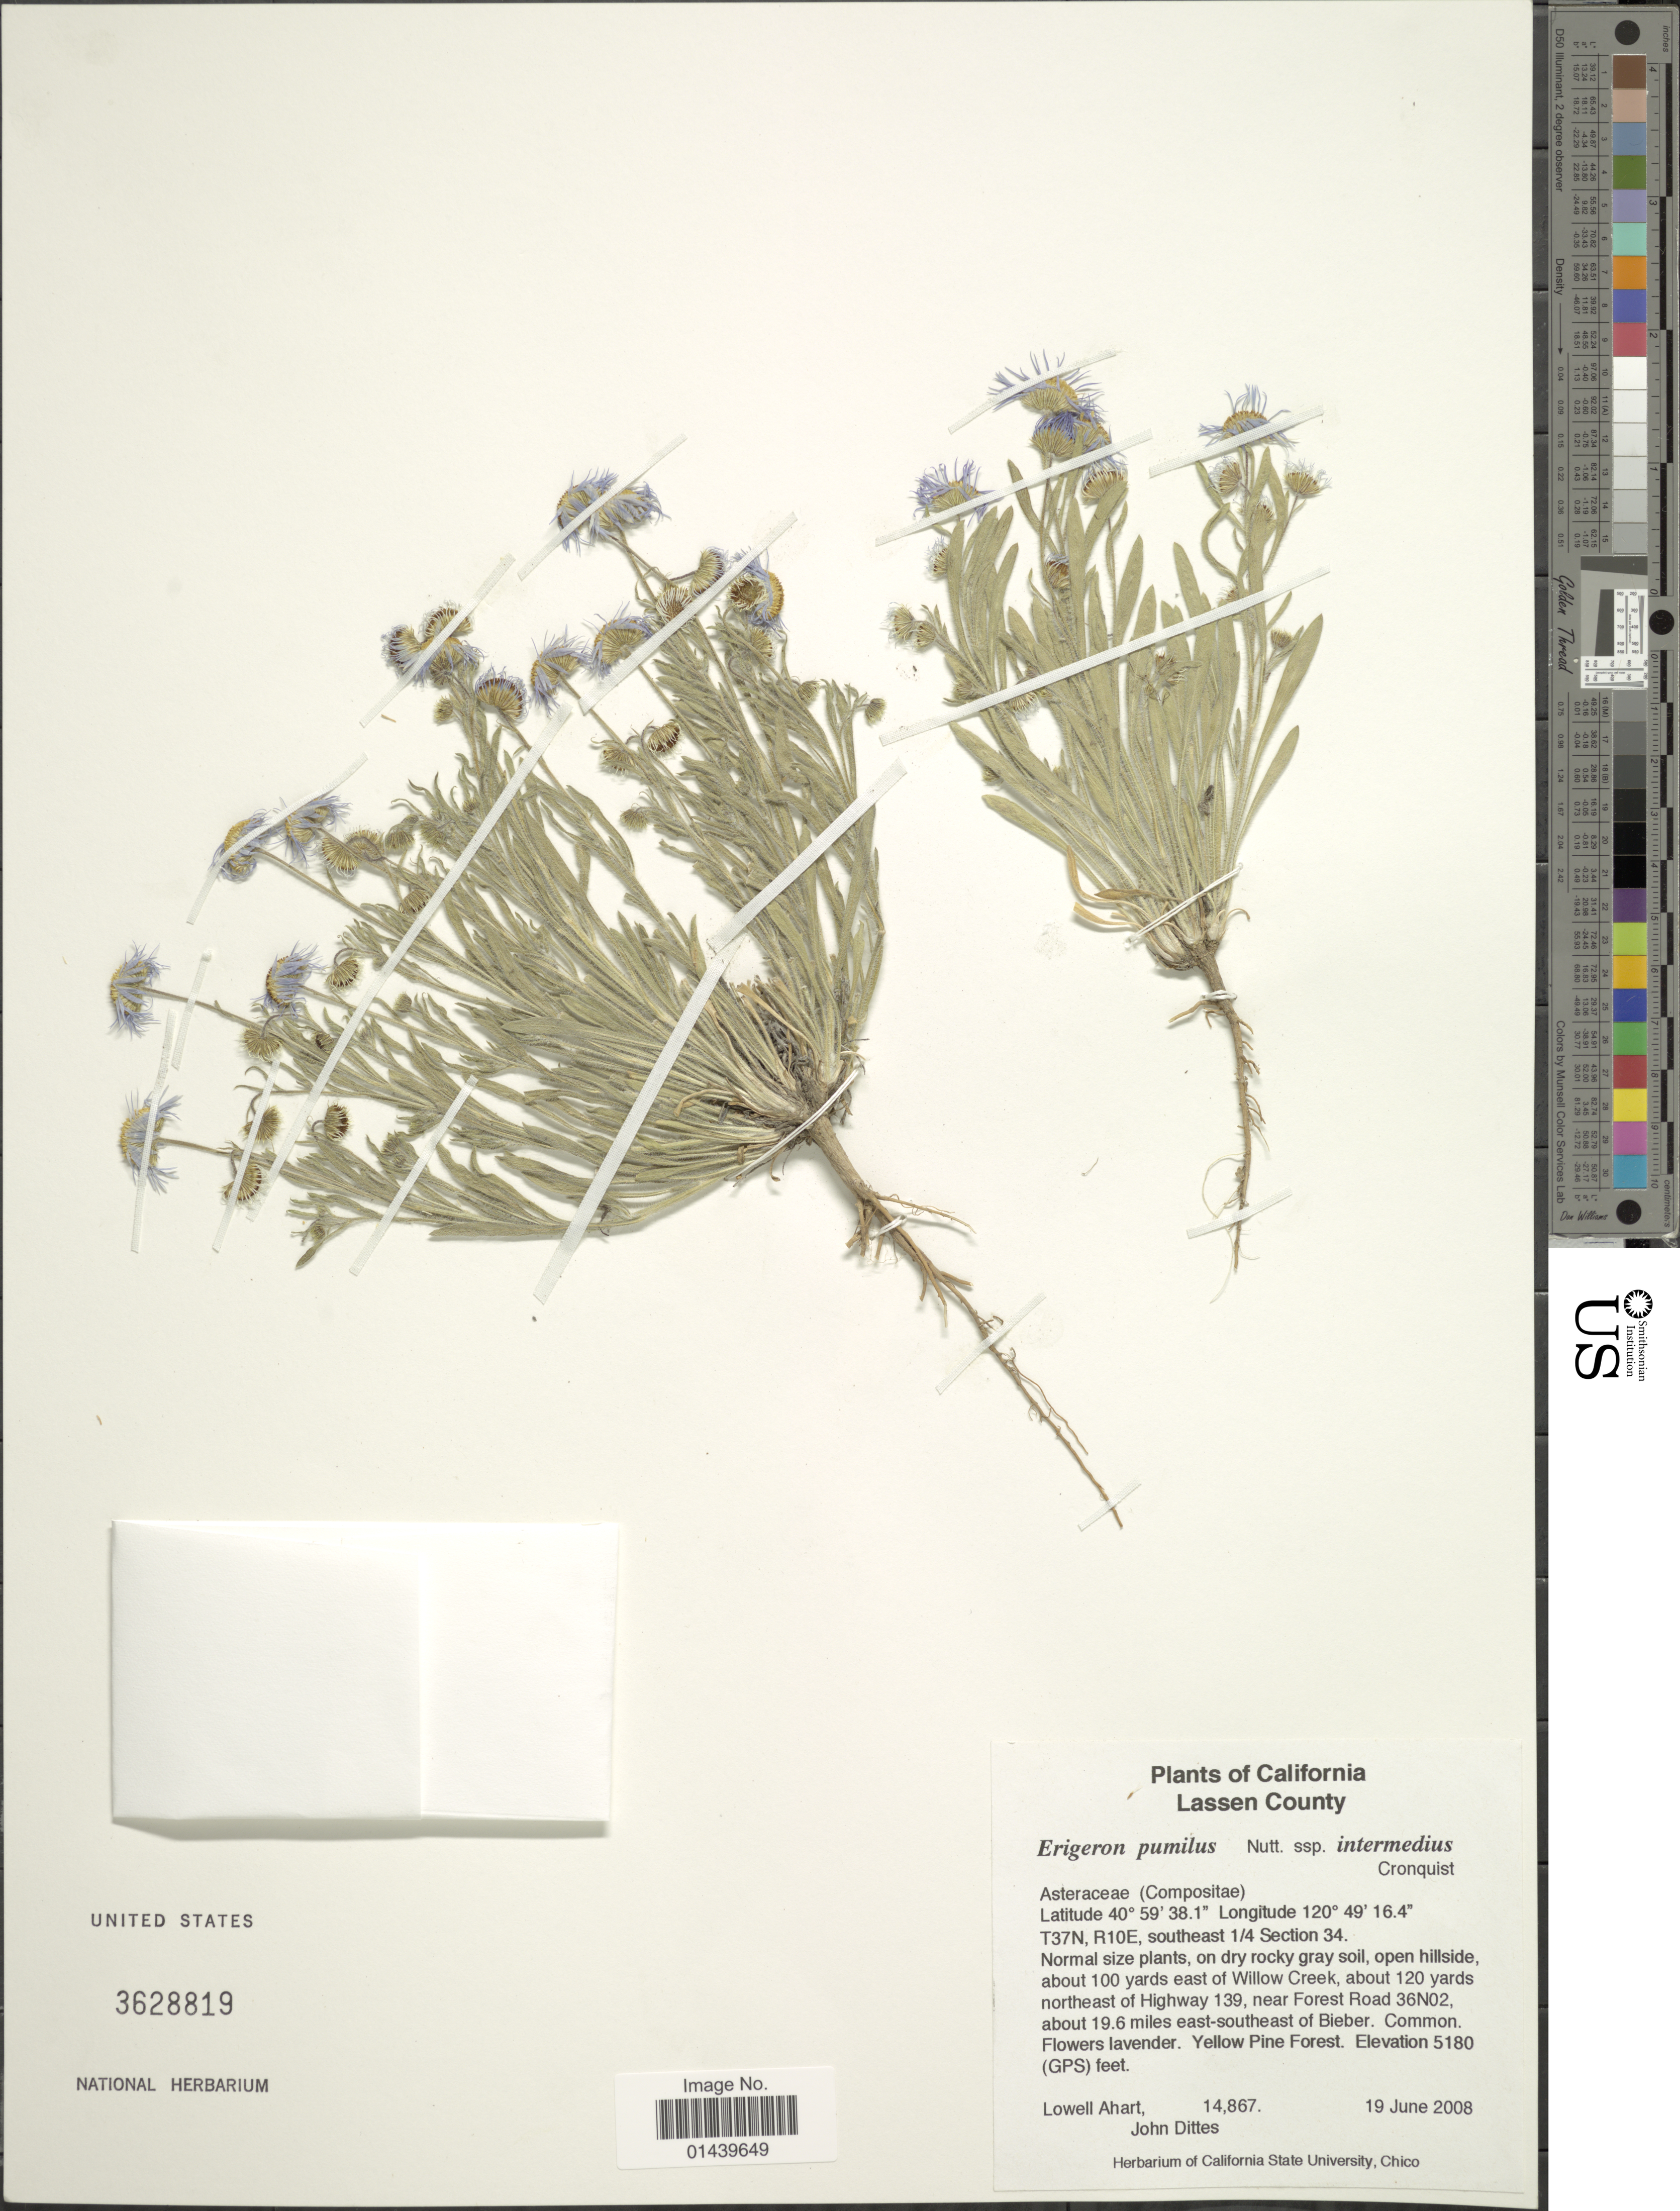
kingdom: Plantae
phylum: Tracheophyta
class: Magnoliopsida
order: Asterales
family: Asteraceae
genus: Erigeron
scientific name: Erigeron pumilus subsp. intermedius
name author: Cronq.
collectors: L. Ahart & J. Dittes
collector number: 14867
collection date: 2008-06-19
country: United States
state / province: California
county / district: Lassen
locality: Lassen County. T37N, R10E, southeast 1/4 Section 34. Open hillside, about 100 yards east of Willow Creek, about 120 yards northeast of Highway 139, near Forest Road 36N02, about 19.6 miles east-southeast of Bieber.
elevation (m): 1579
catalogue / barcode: US 3628819